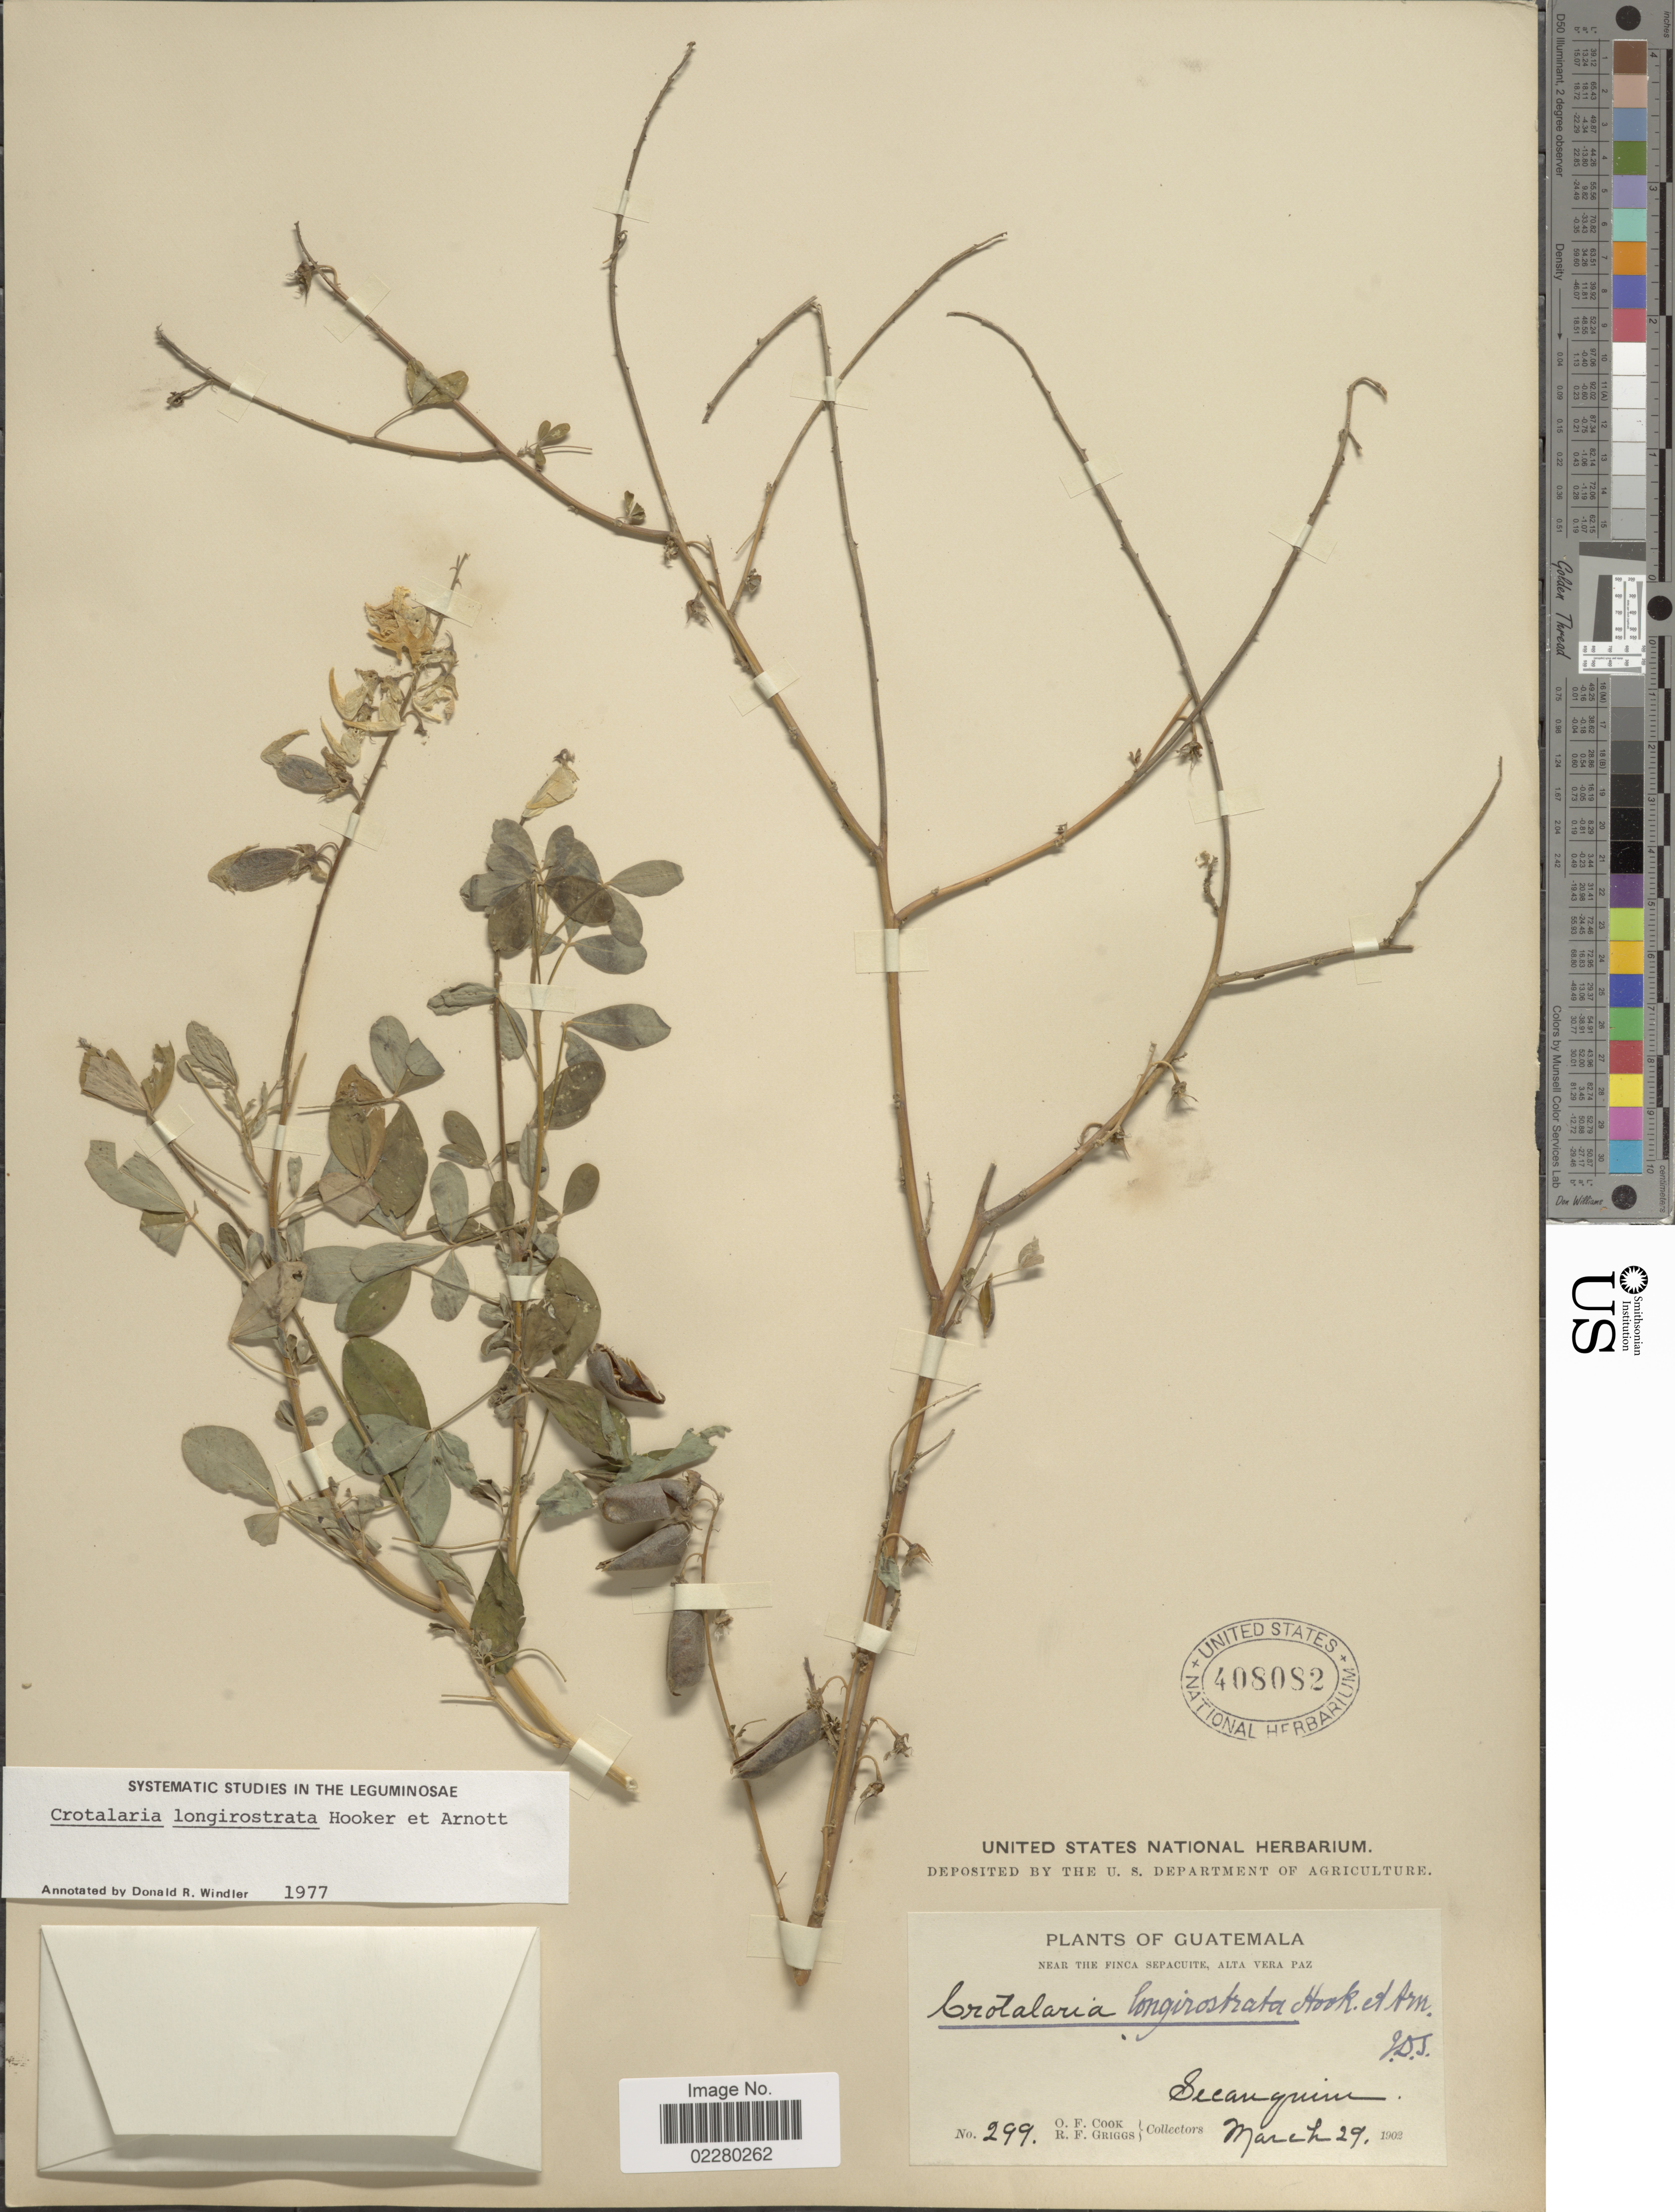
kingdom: Plantae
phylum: Tracheophyta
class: Magnoliopsida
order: Fabales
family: Fabaceae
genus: Crotalaria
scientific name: Crotalaria longirostrata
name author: Hook. & Arn.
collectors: O. F. Cook & R. F. Griggs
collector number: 299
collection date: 1902-03-29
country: Guatemala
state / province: Alta Verapaz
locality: Near the finca Sepacuite, Alta Vera Paz. Secanquim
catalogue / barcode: US 408082